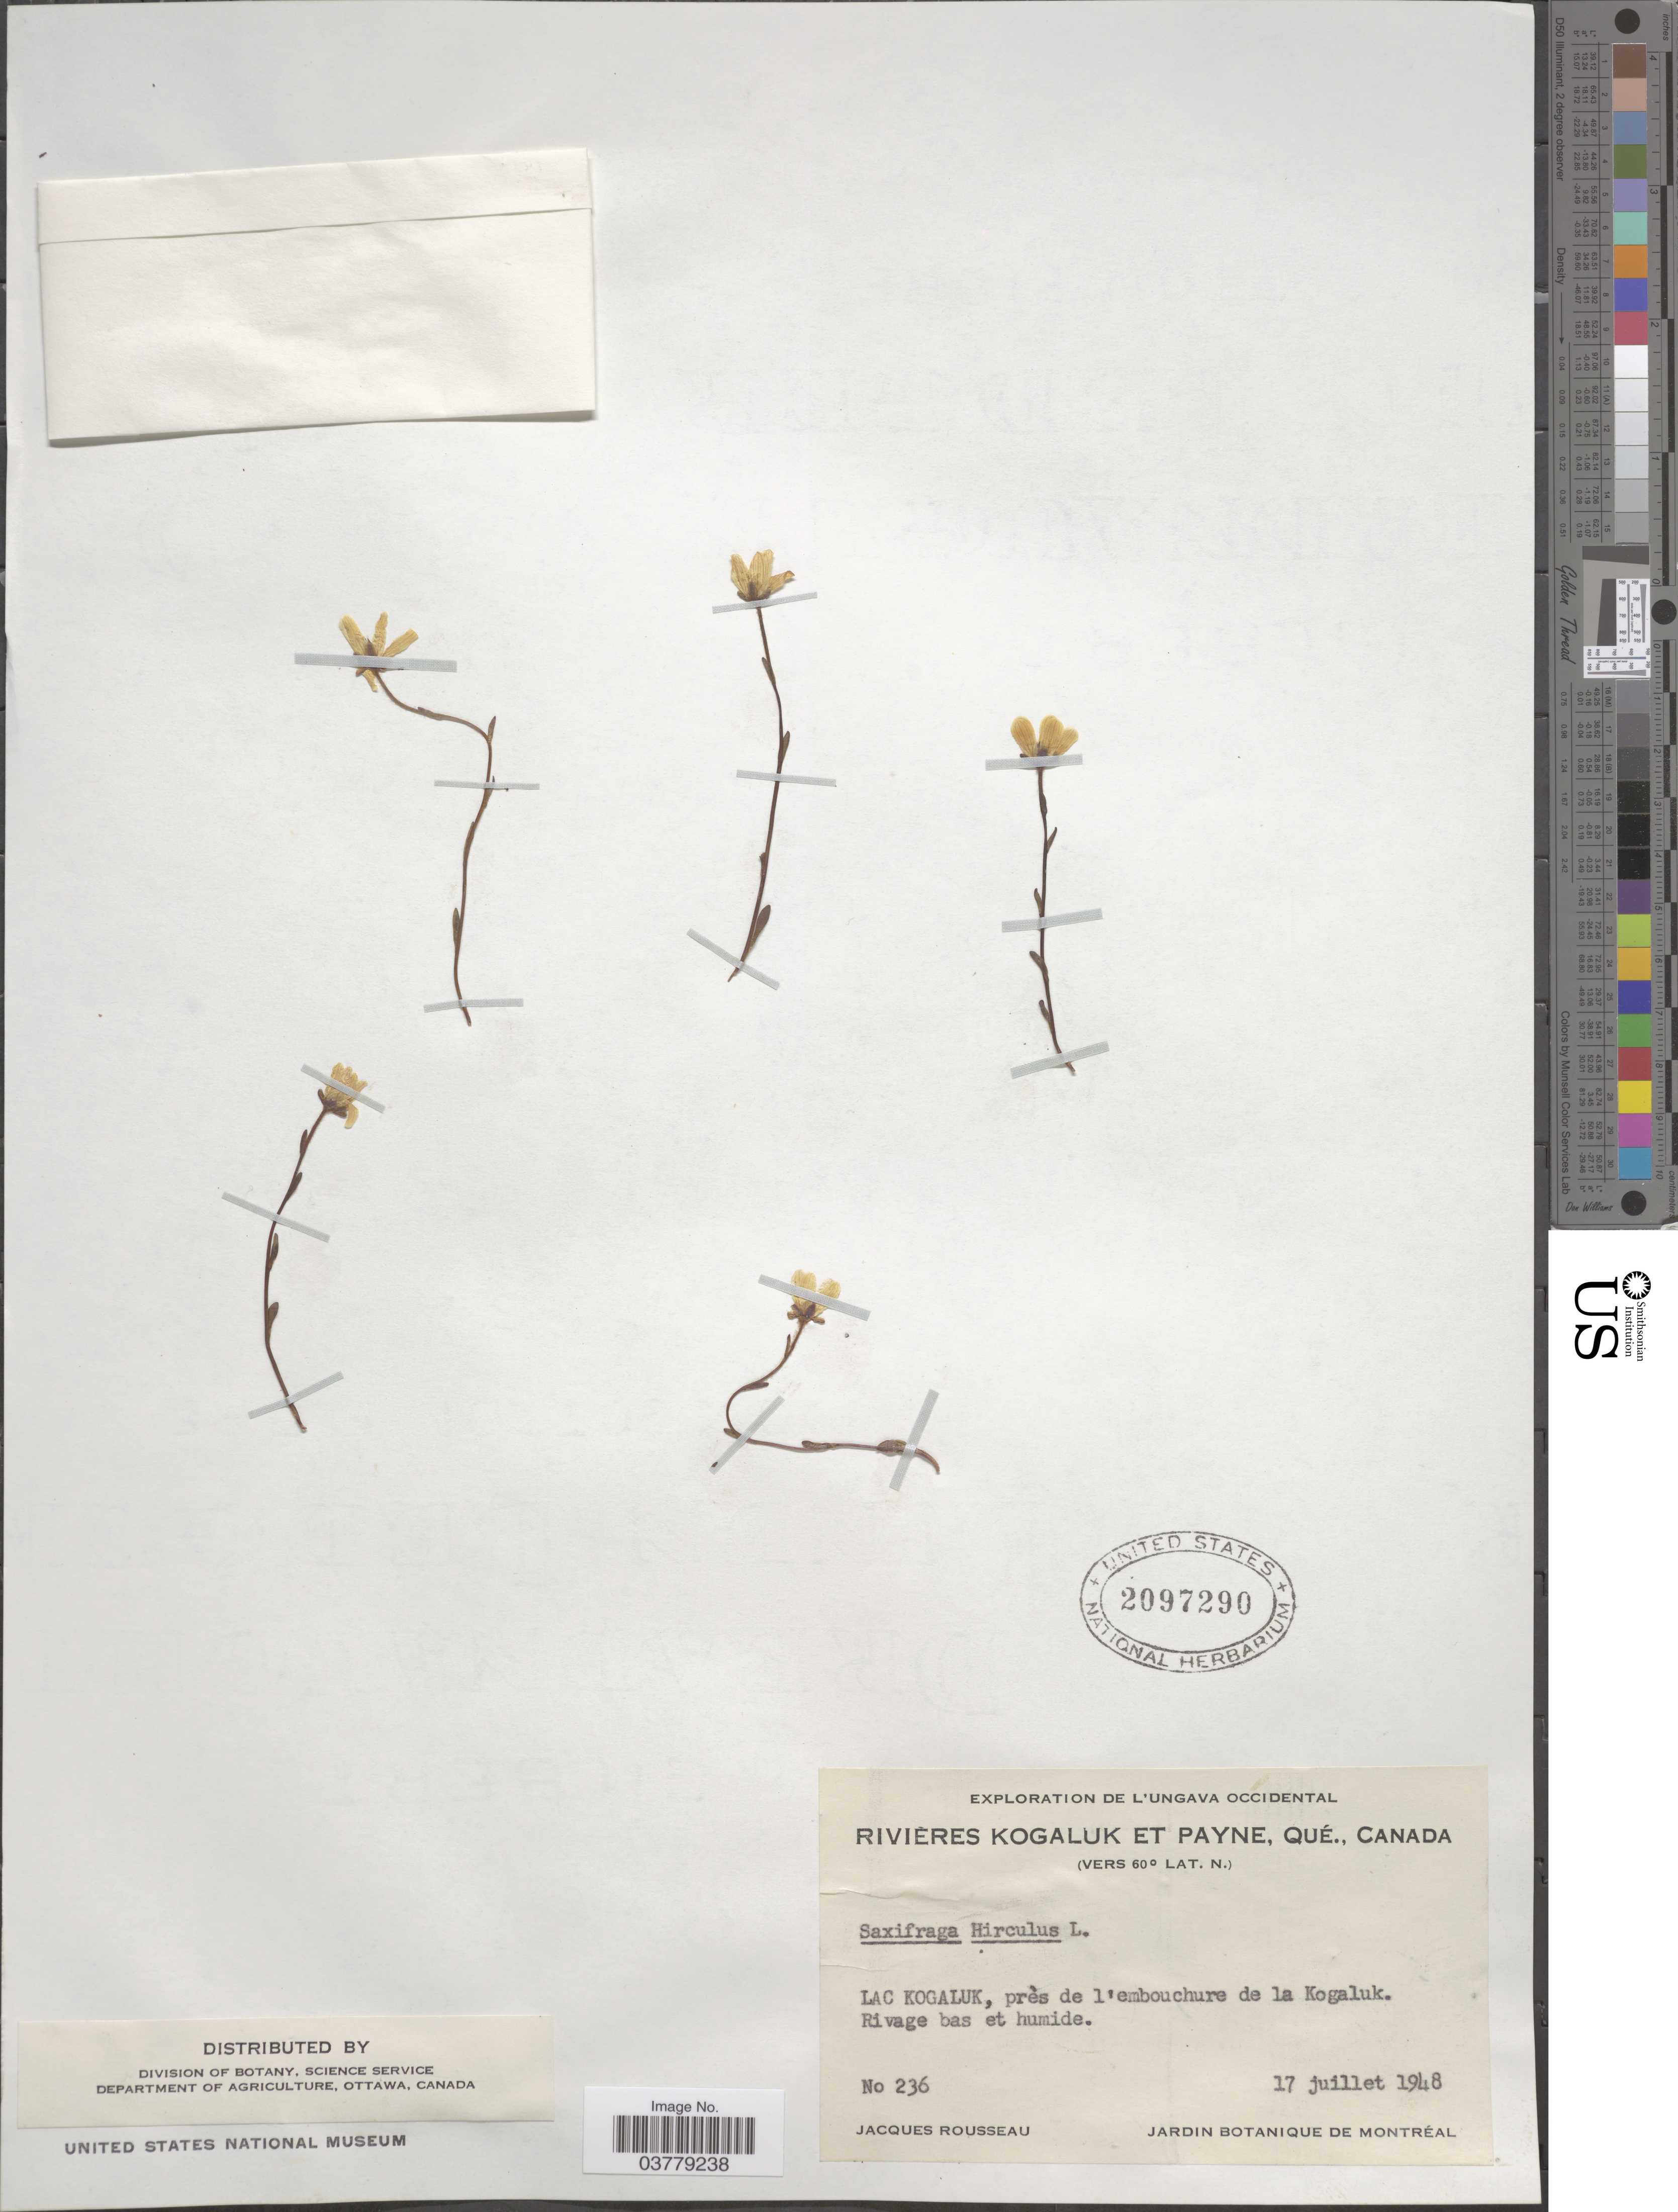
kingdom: Plantae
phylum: Tracheophyta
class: Magnoliopsida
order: Saxifragales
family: Saxifragaceae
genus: Saxifraga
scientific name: Saxifraga hirculus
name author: L.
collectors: J. Rousseau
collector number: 236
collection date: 1948-07-17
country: Canada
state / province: Quebec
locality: L'Ungava Occidental. Rivières Kogaluk et Payne. Lac Kogaluk, près de l'embouchure de la Kogaluk. Rivage bas et humide.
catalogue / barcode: US 2097290